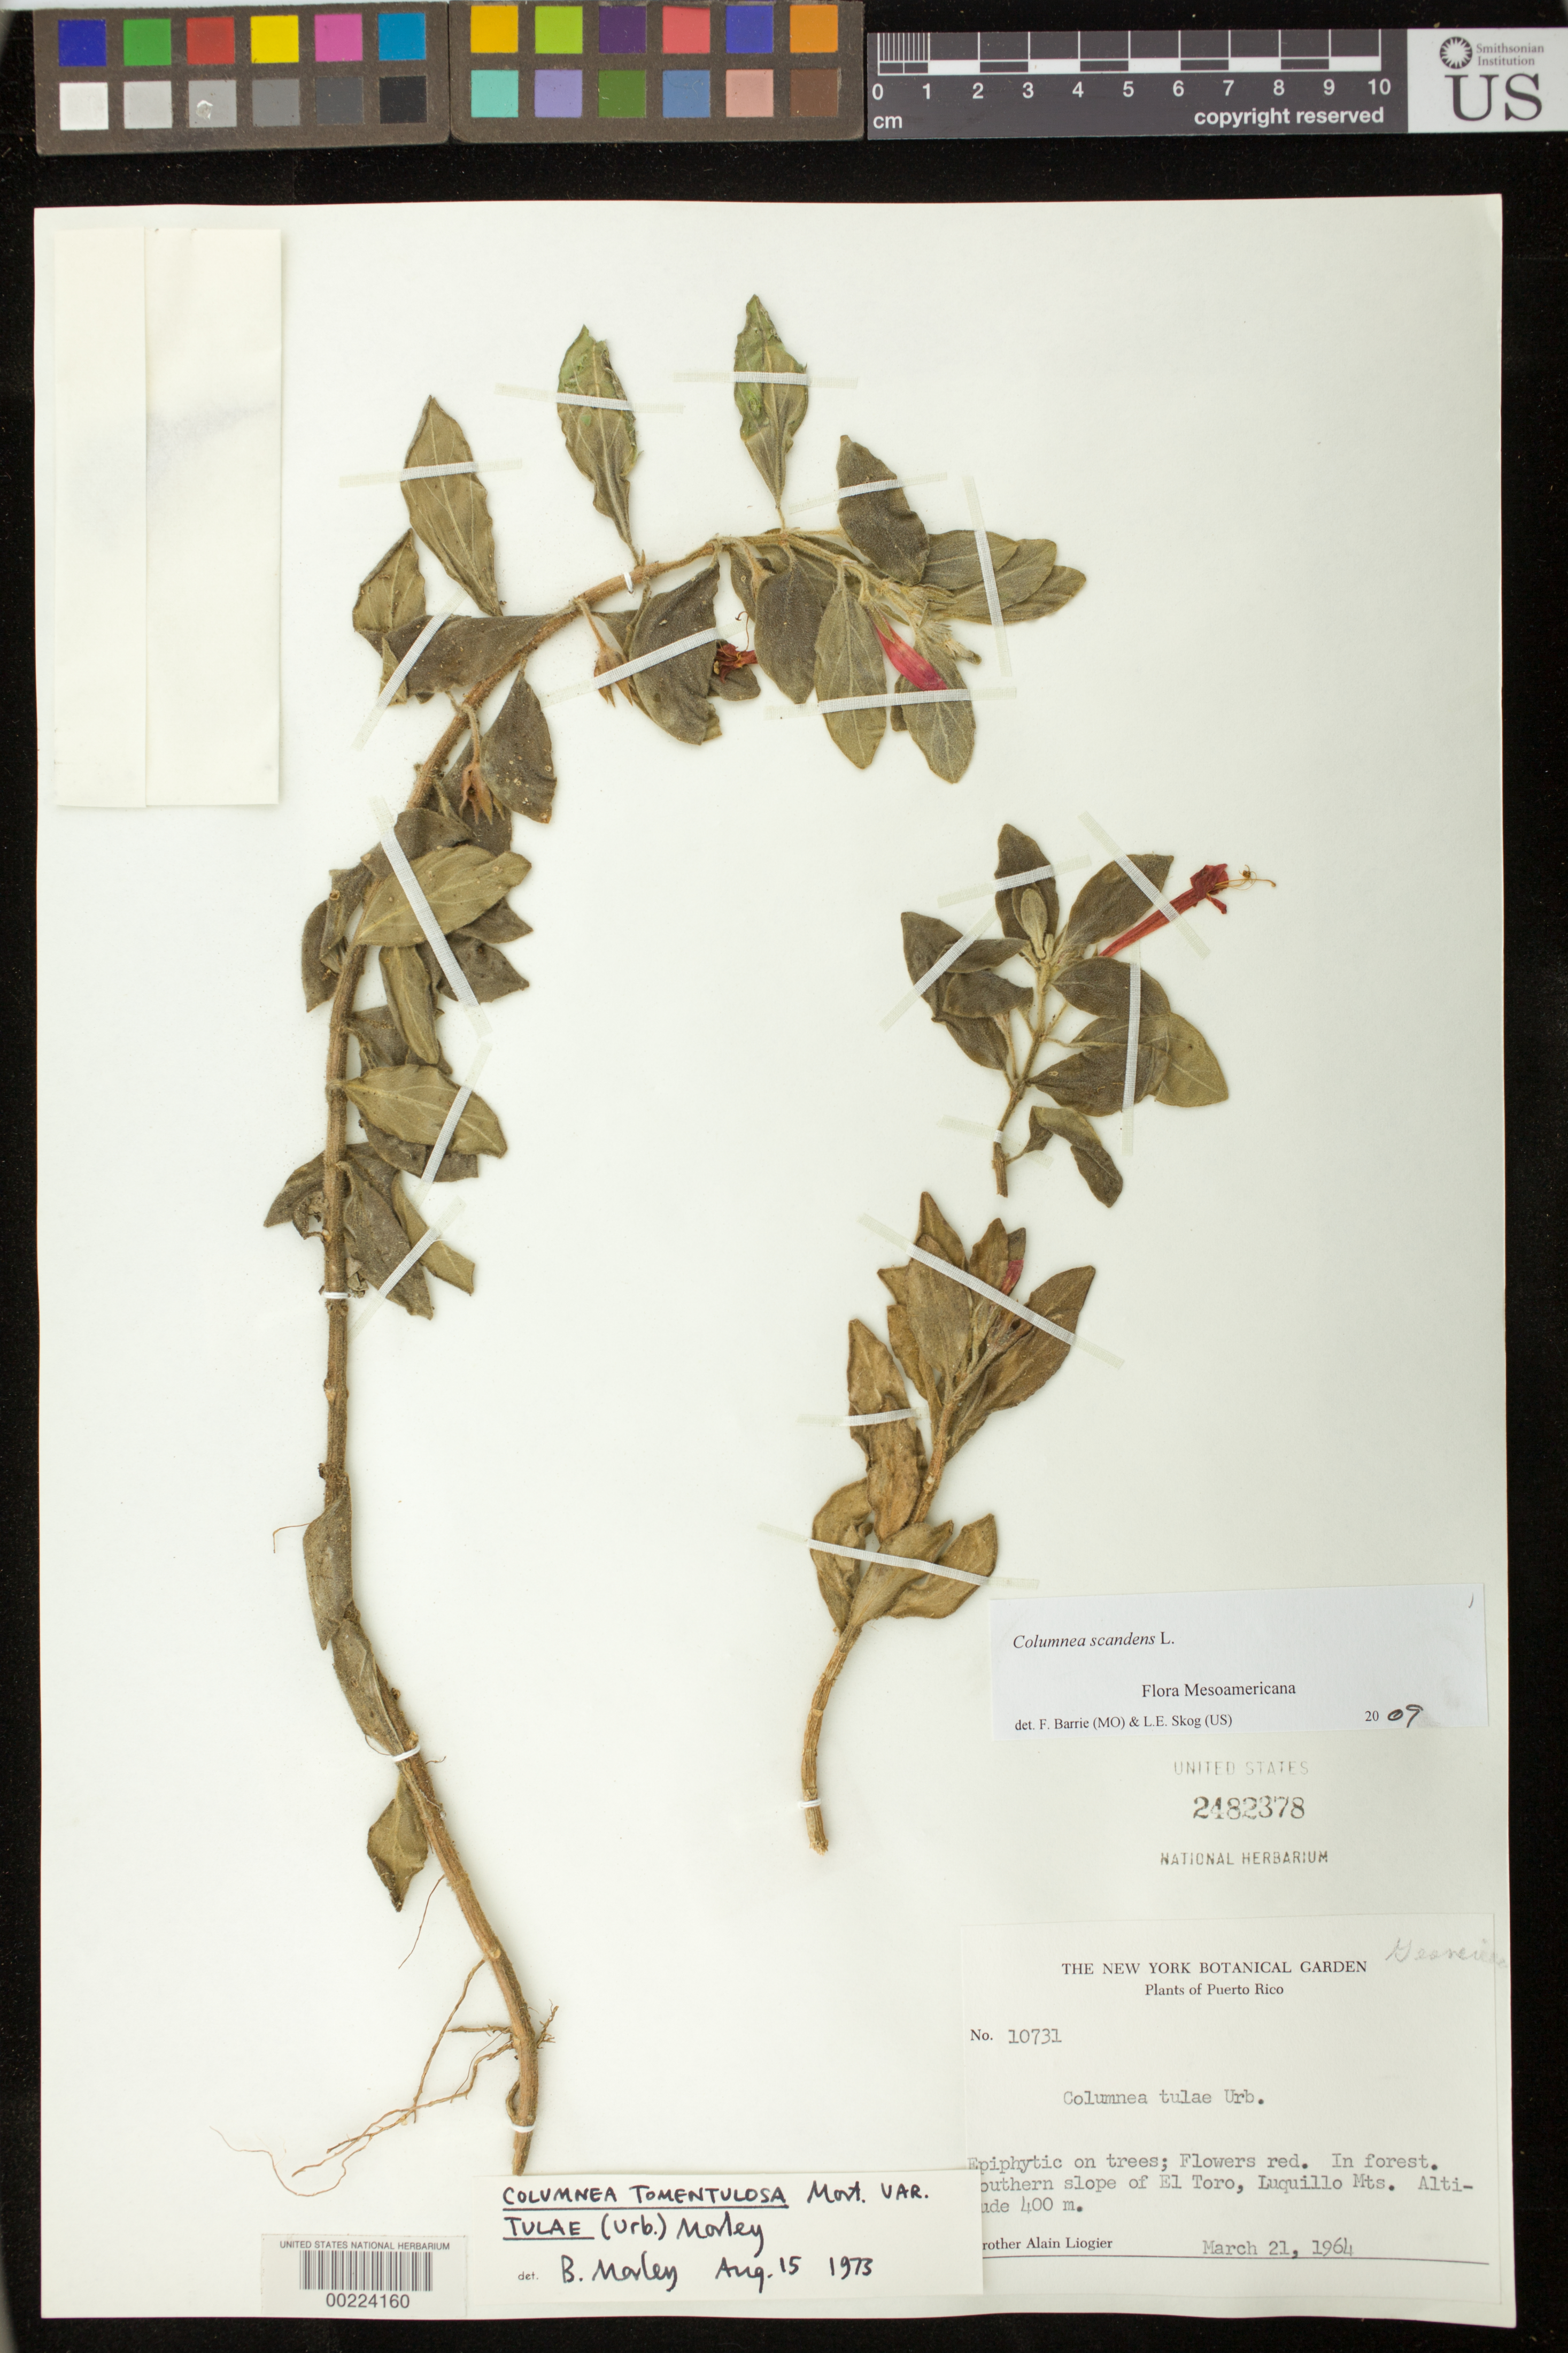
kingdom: Plantae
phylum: Tracheophyta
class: Magnoliopsida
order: Lamiales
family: Gesneriaceae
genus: Columnea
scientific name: Columnea scandens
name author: L.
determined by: Barrie, F. R.; Skog, Laurence E.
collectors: A. H. Liogier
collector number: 10731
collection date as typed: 21 Mar 1964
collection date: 1964-03-21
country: Puerto Rico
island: Puerto Rico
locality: Southern slope of El Toro, Luquillo Mts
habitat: In forest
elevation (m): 400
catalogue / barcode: US 2482378